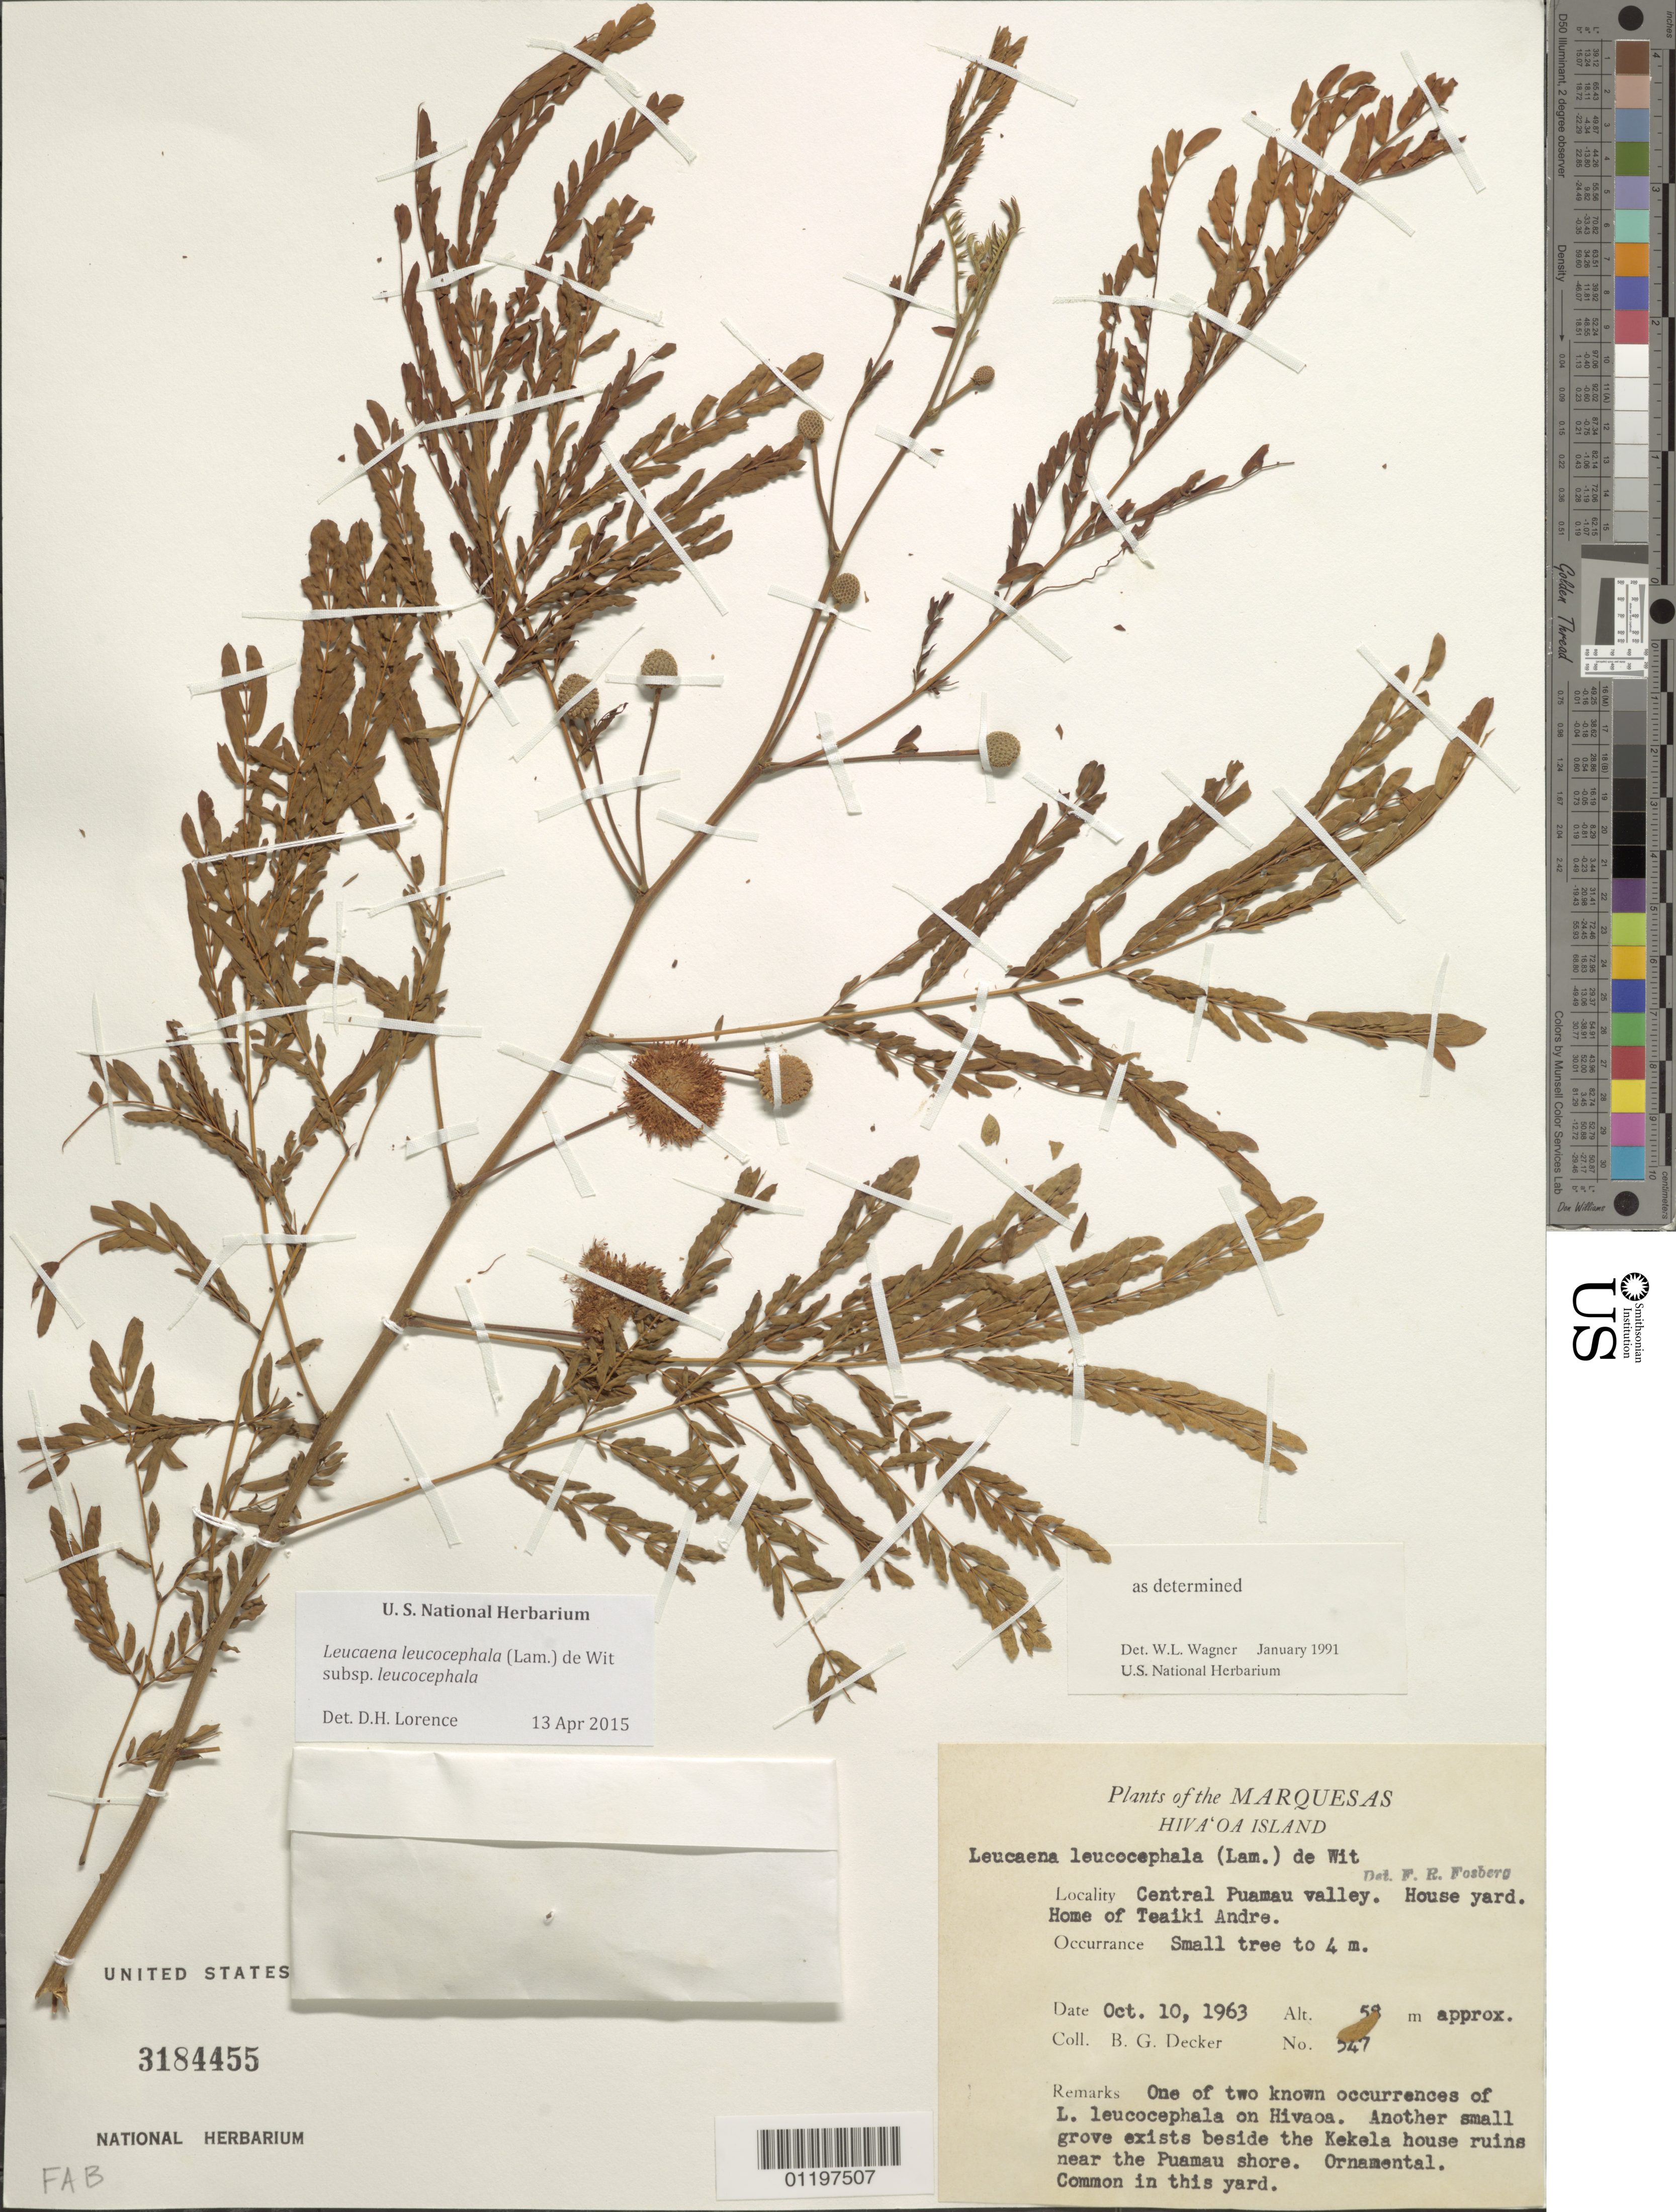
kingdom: Plantae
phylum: Tracheophyta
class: Magnoliopsida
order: Fabales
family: Fabaceae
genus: Leucaena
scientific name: Leucaena leucocephala subsp. leucocephala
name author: (Lam.) de Wit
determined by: Lorence, David H., (PTBG), National Tropical Botanical Garden (UNITED STATES)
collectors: B. G. Decker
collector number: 547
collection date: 1963-10-10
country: French Polynesia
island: Hiva Oa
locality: central Puamau Valley, house yard, home of Teaiki Andre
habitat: Common in this yard. Ornamental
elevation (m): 58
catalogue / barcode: US 3184455